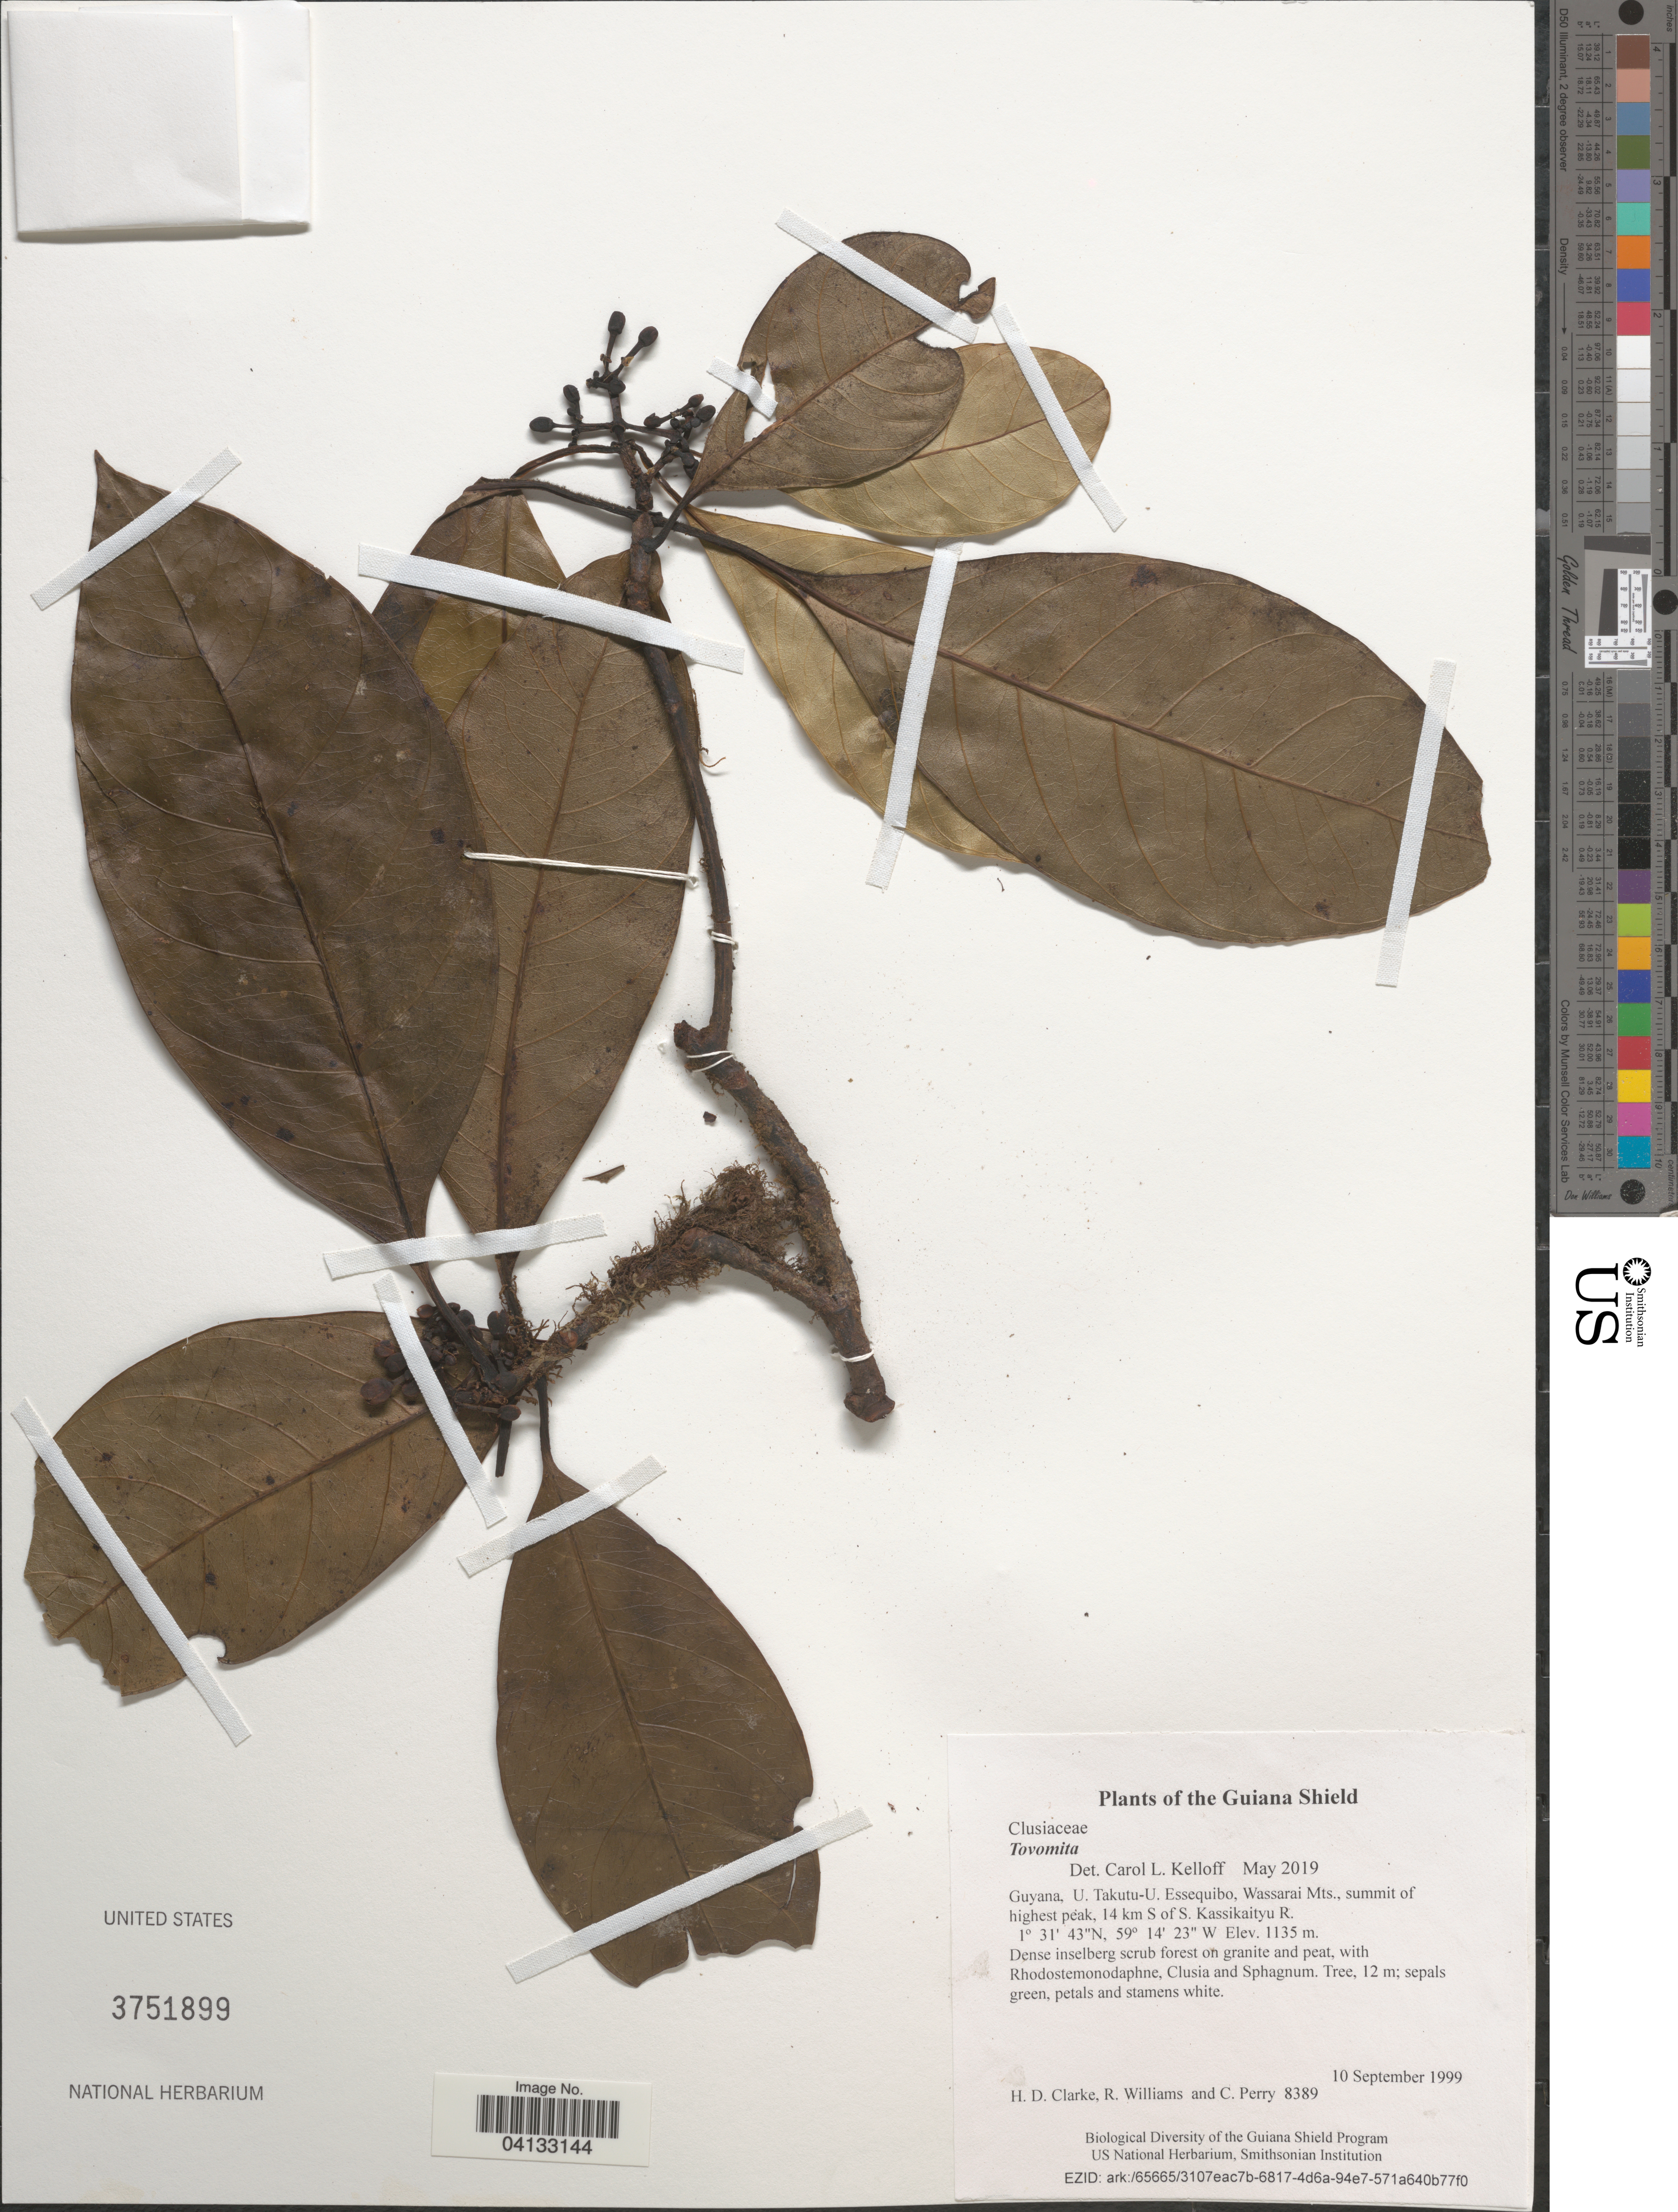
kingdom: Plantae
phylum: Tracheophyta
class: Magnoliopsida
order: Malpighiales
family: Clusiaceae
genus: Tovomita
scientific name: Tovomita sp.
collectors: H. D. Clarke, R. Williams & C. Perry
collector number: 8389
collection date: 1999-09-10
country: Guyana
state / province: U. Takutu-U. Essequibo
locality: Guiana Shield. Wassarai Mts., summit of highest peak, 14 km S of S. Kassikaityu R.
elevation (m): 1135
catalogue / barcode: US 3751899